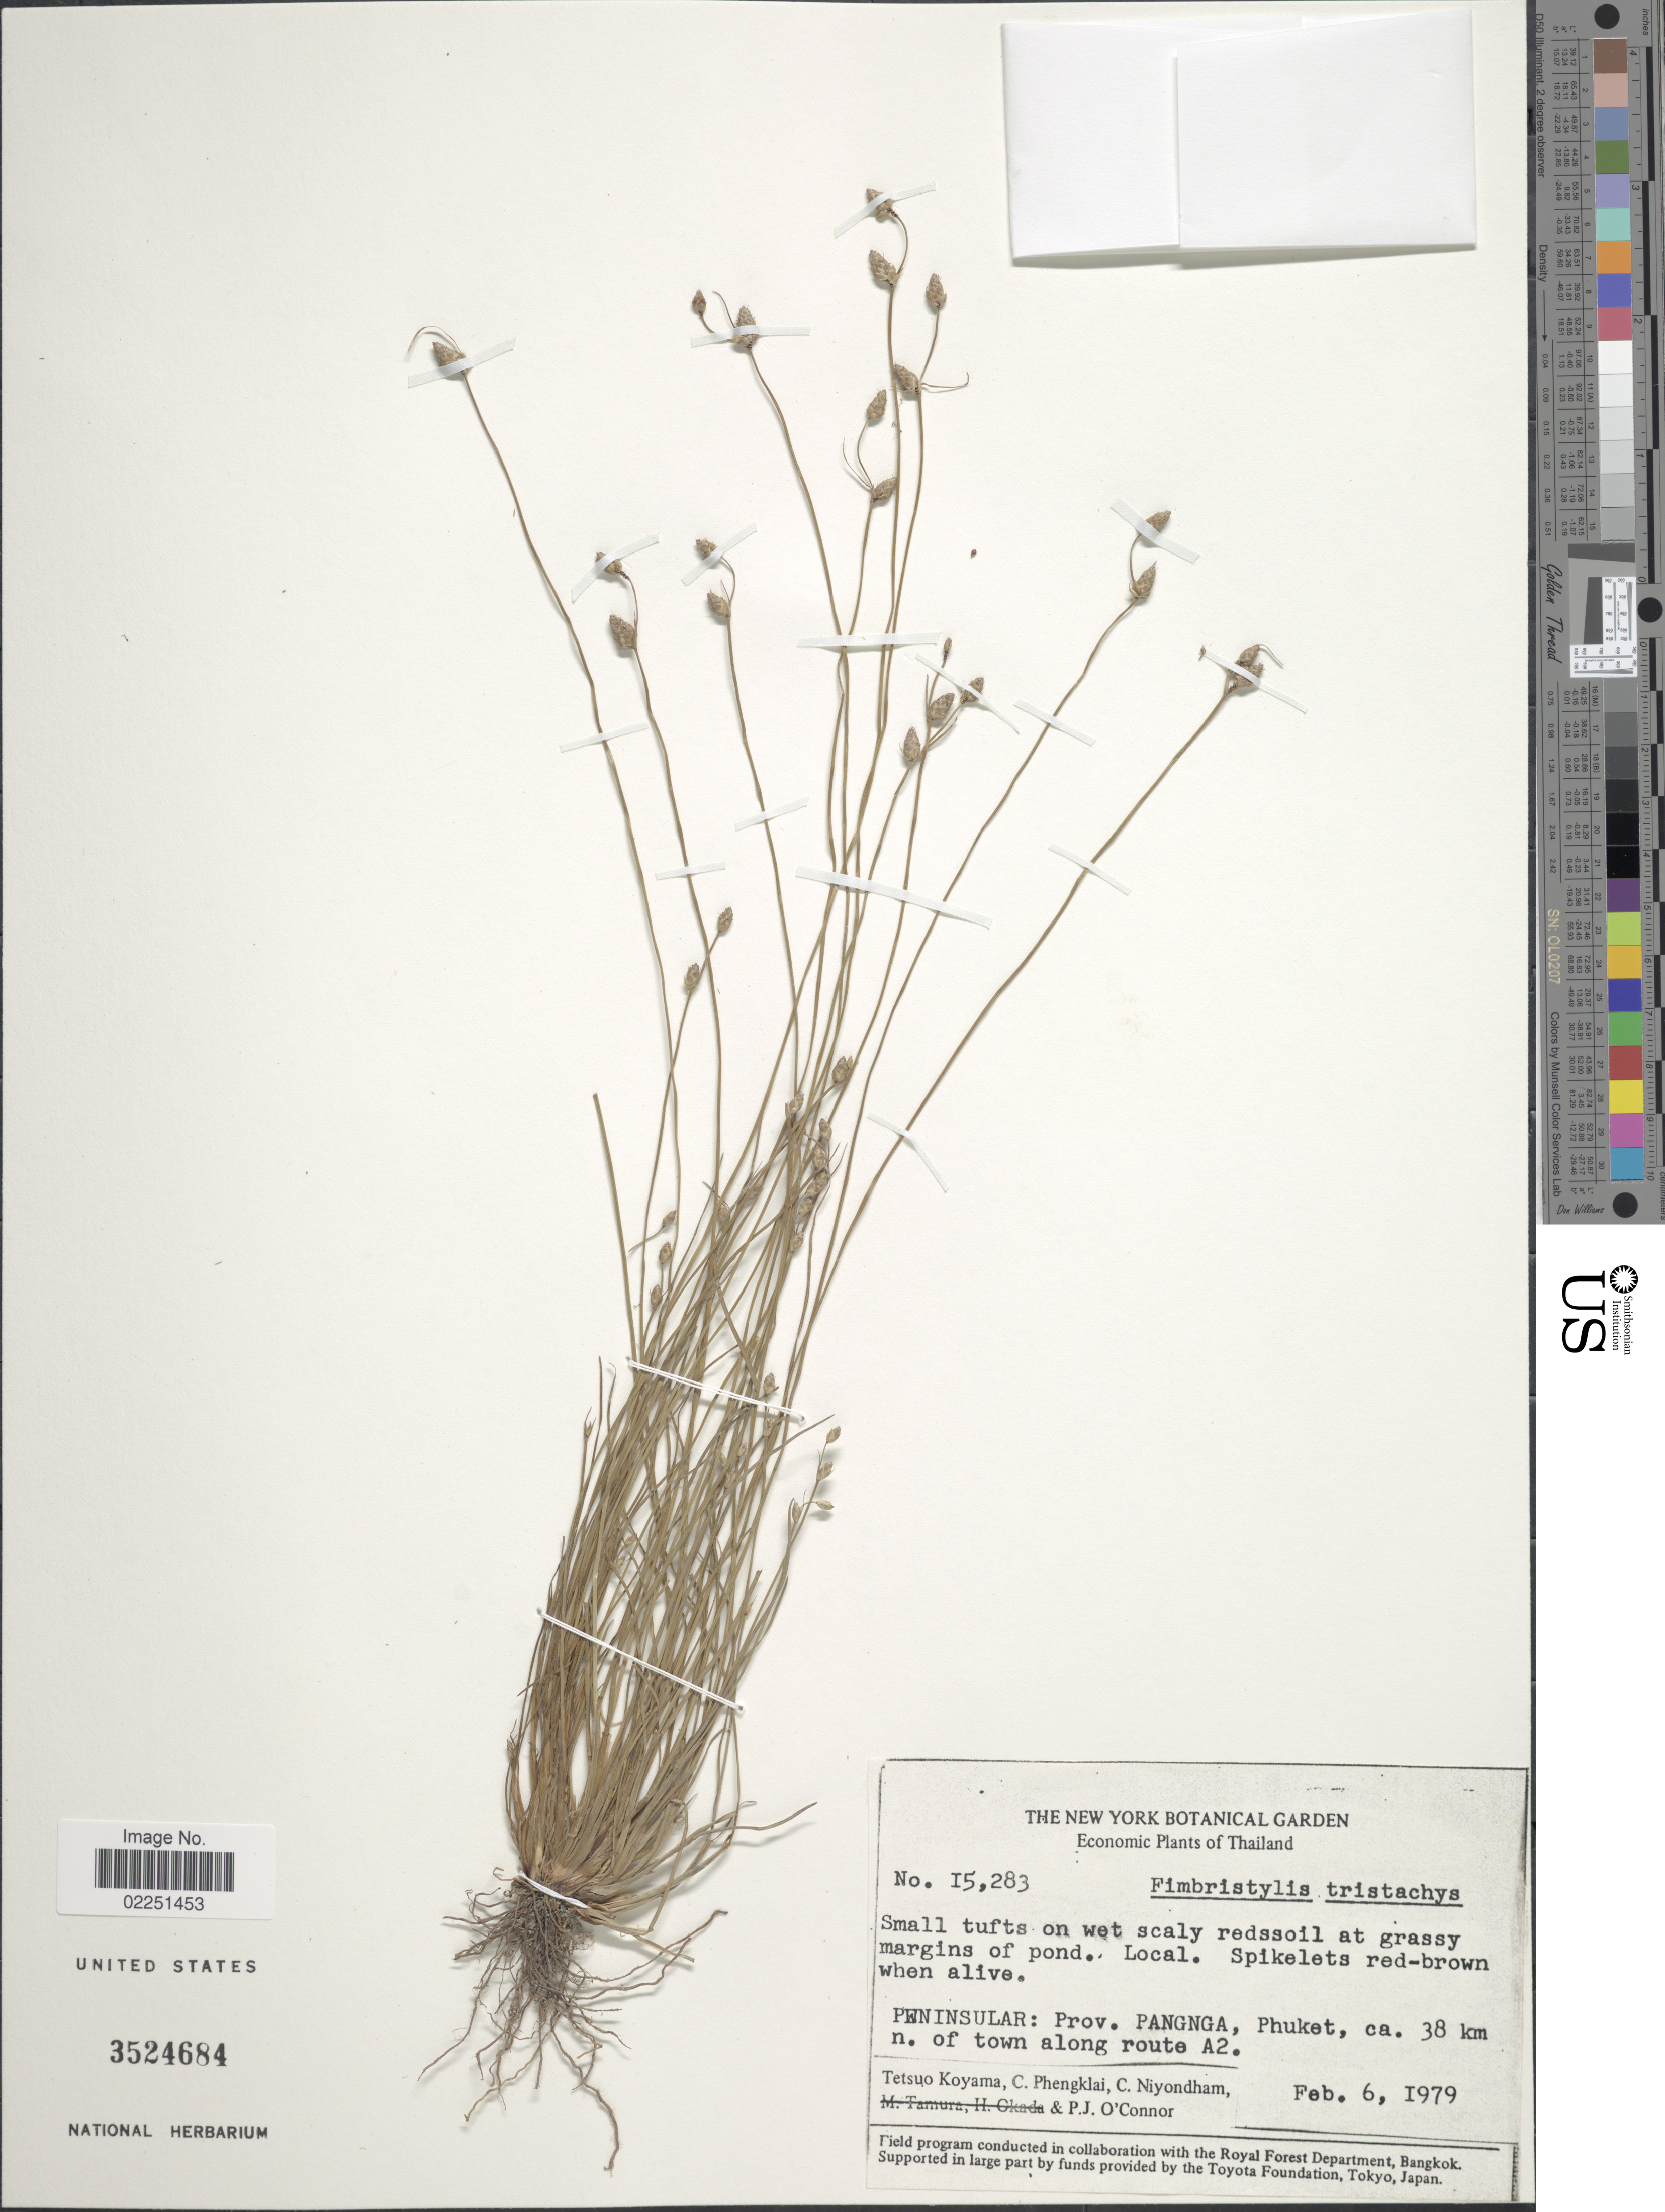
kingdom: Plantae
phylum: Tracheophyta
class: Liliopsida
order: Poales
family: Cyperaceae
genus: Fimbristylis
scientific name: Fimbristylis tristachya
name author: R. Br.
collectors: T. Koyama, C. Phengklai, C. Niyondham & P. O'Connor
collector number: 15283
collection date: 1979-02-06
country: Thailand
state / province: Phang Nga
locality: Peninsular: Prov. Pangnga, Phuket, ca. 38 km n. of town along route A2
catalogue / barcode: US 3524684